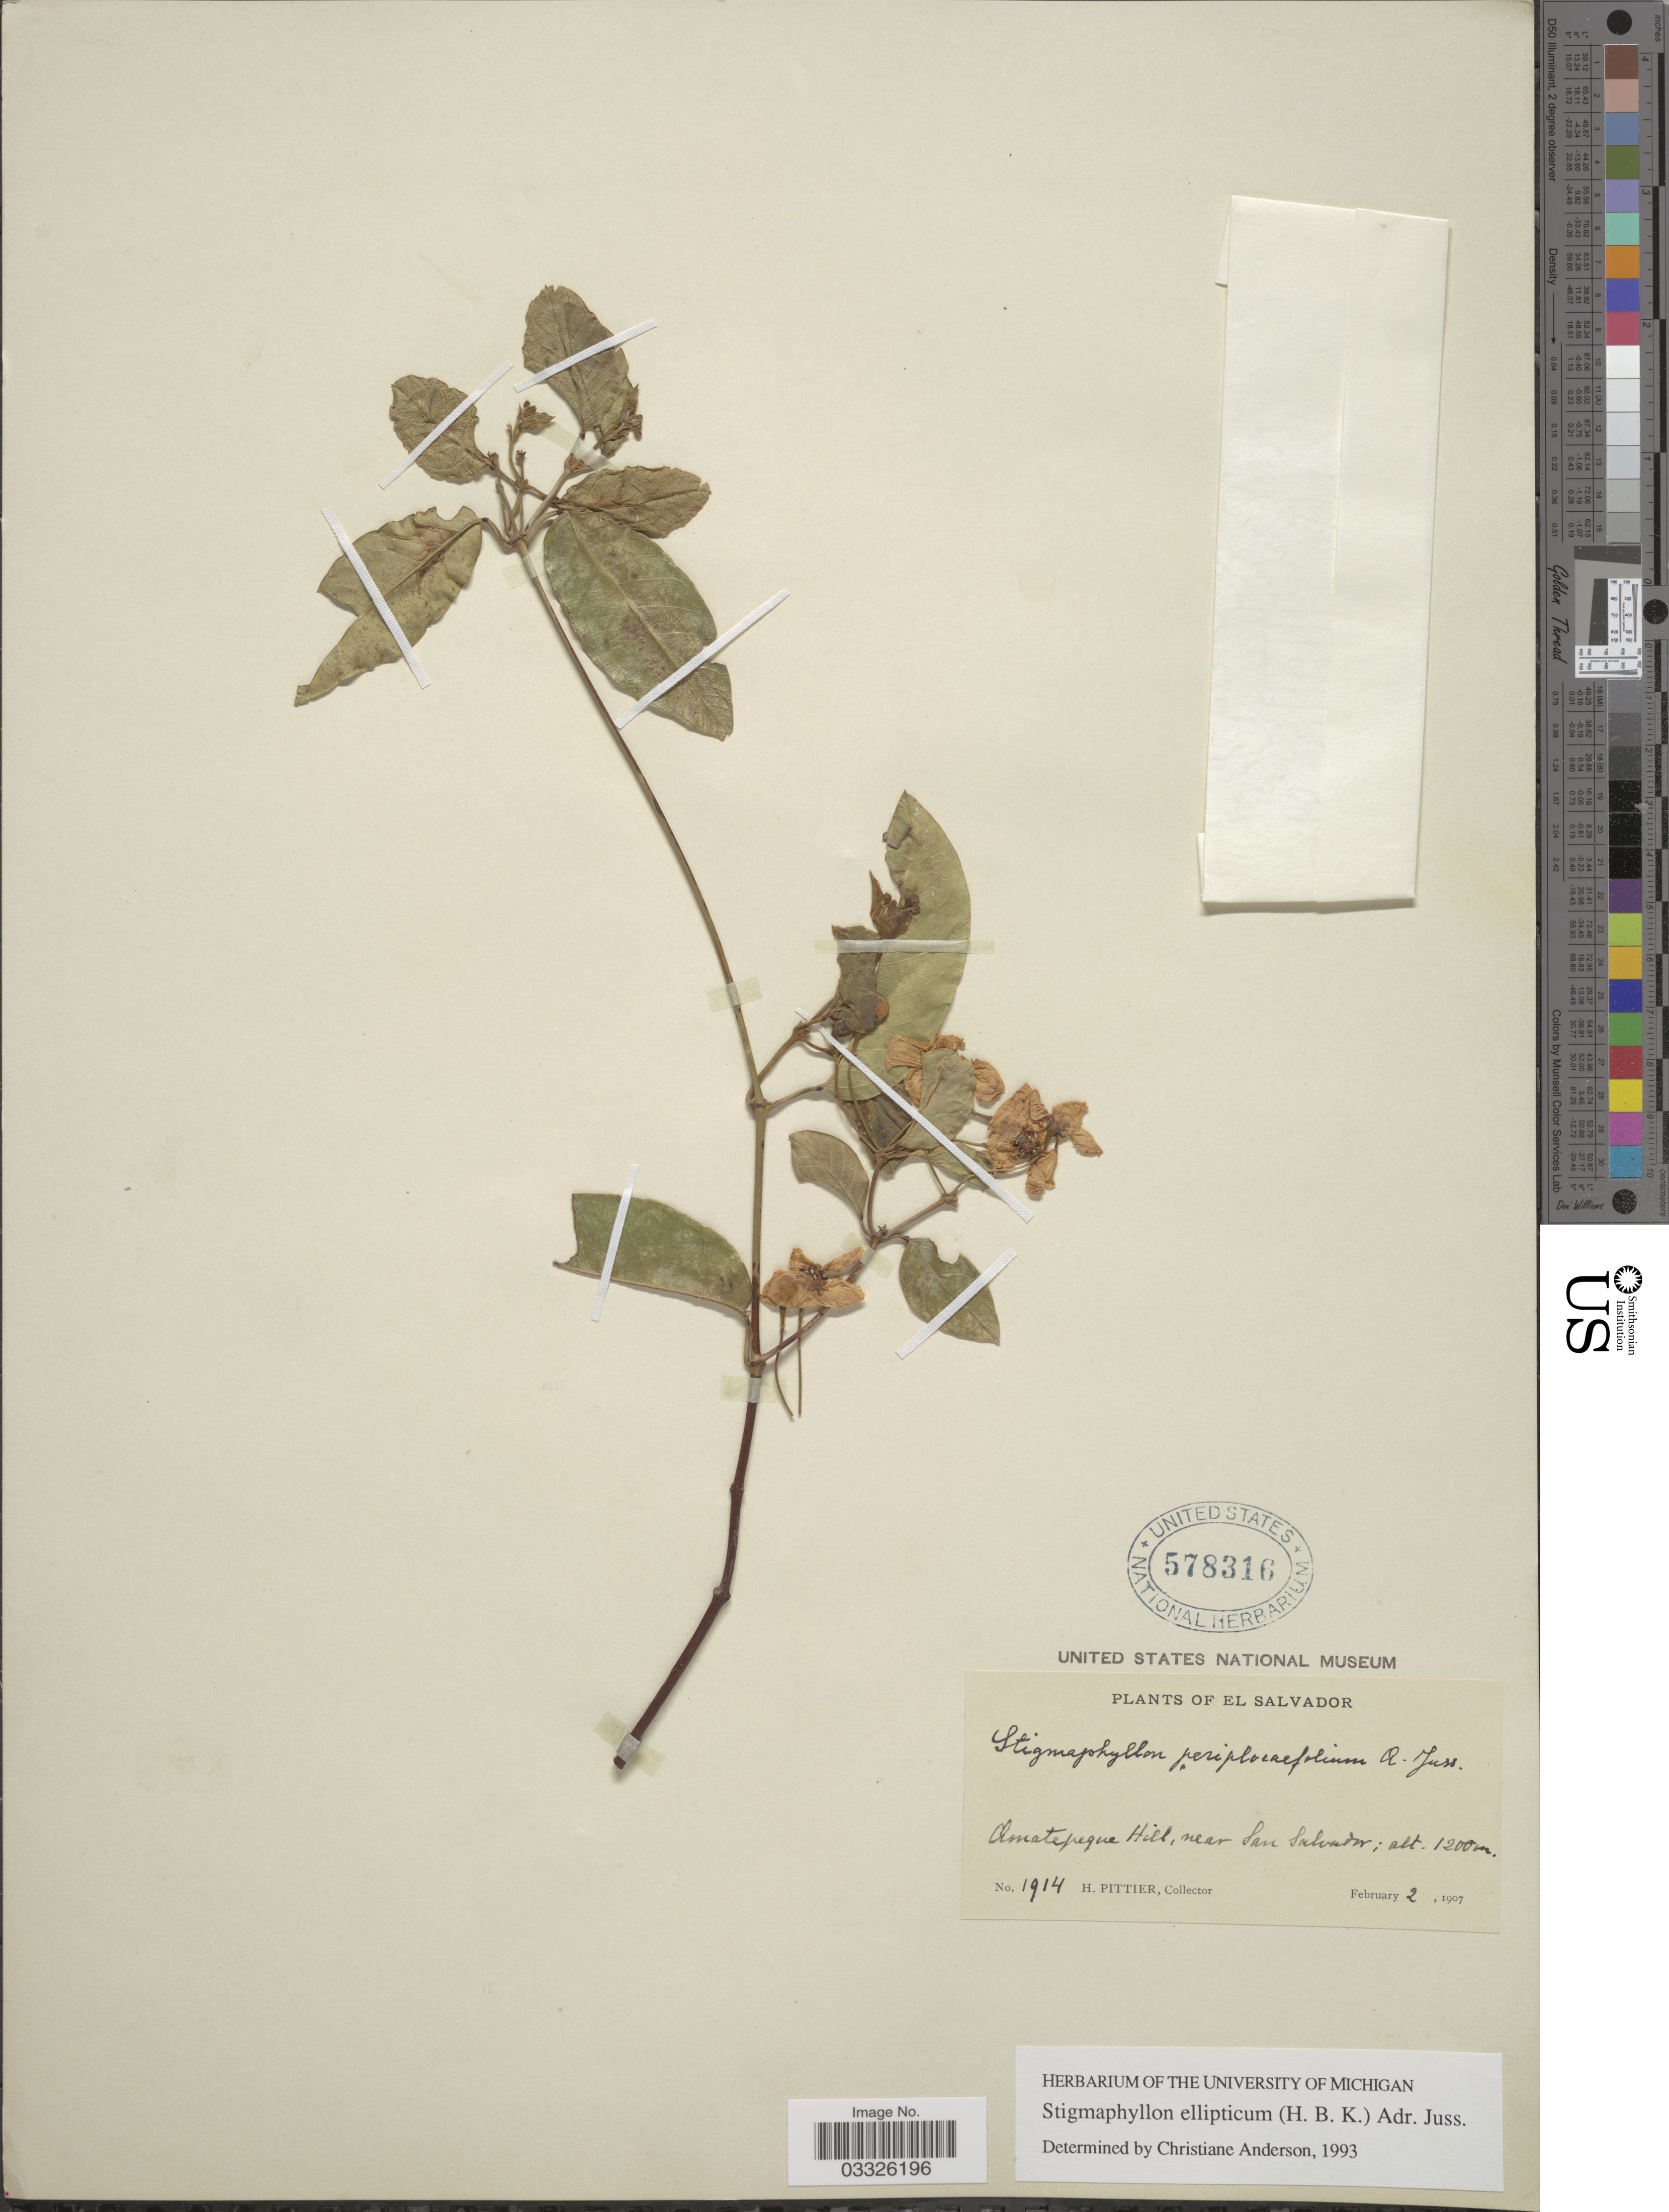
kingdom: Plantae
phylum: Tracheophyta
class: Magnoliopsida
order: Malpighiales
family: Malpighiaceae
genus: Stigmaphyllon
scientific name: Stigmaphyllon ellipticum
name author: (Kunth) A. Juss.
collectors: H. F. Pittier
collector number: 1914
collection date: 1907-02-02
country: El Salvador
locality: Almatepeque Hill, near San Salvador.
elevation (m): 1200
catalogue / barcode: US 578316